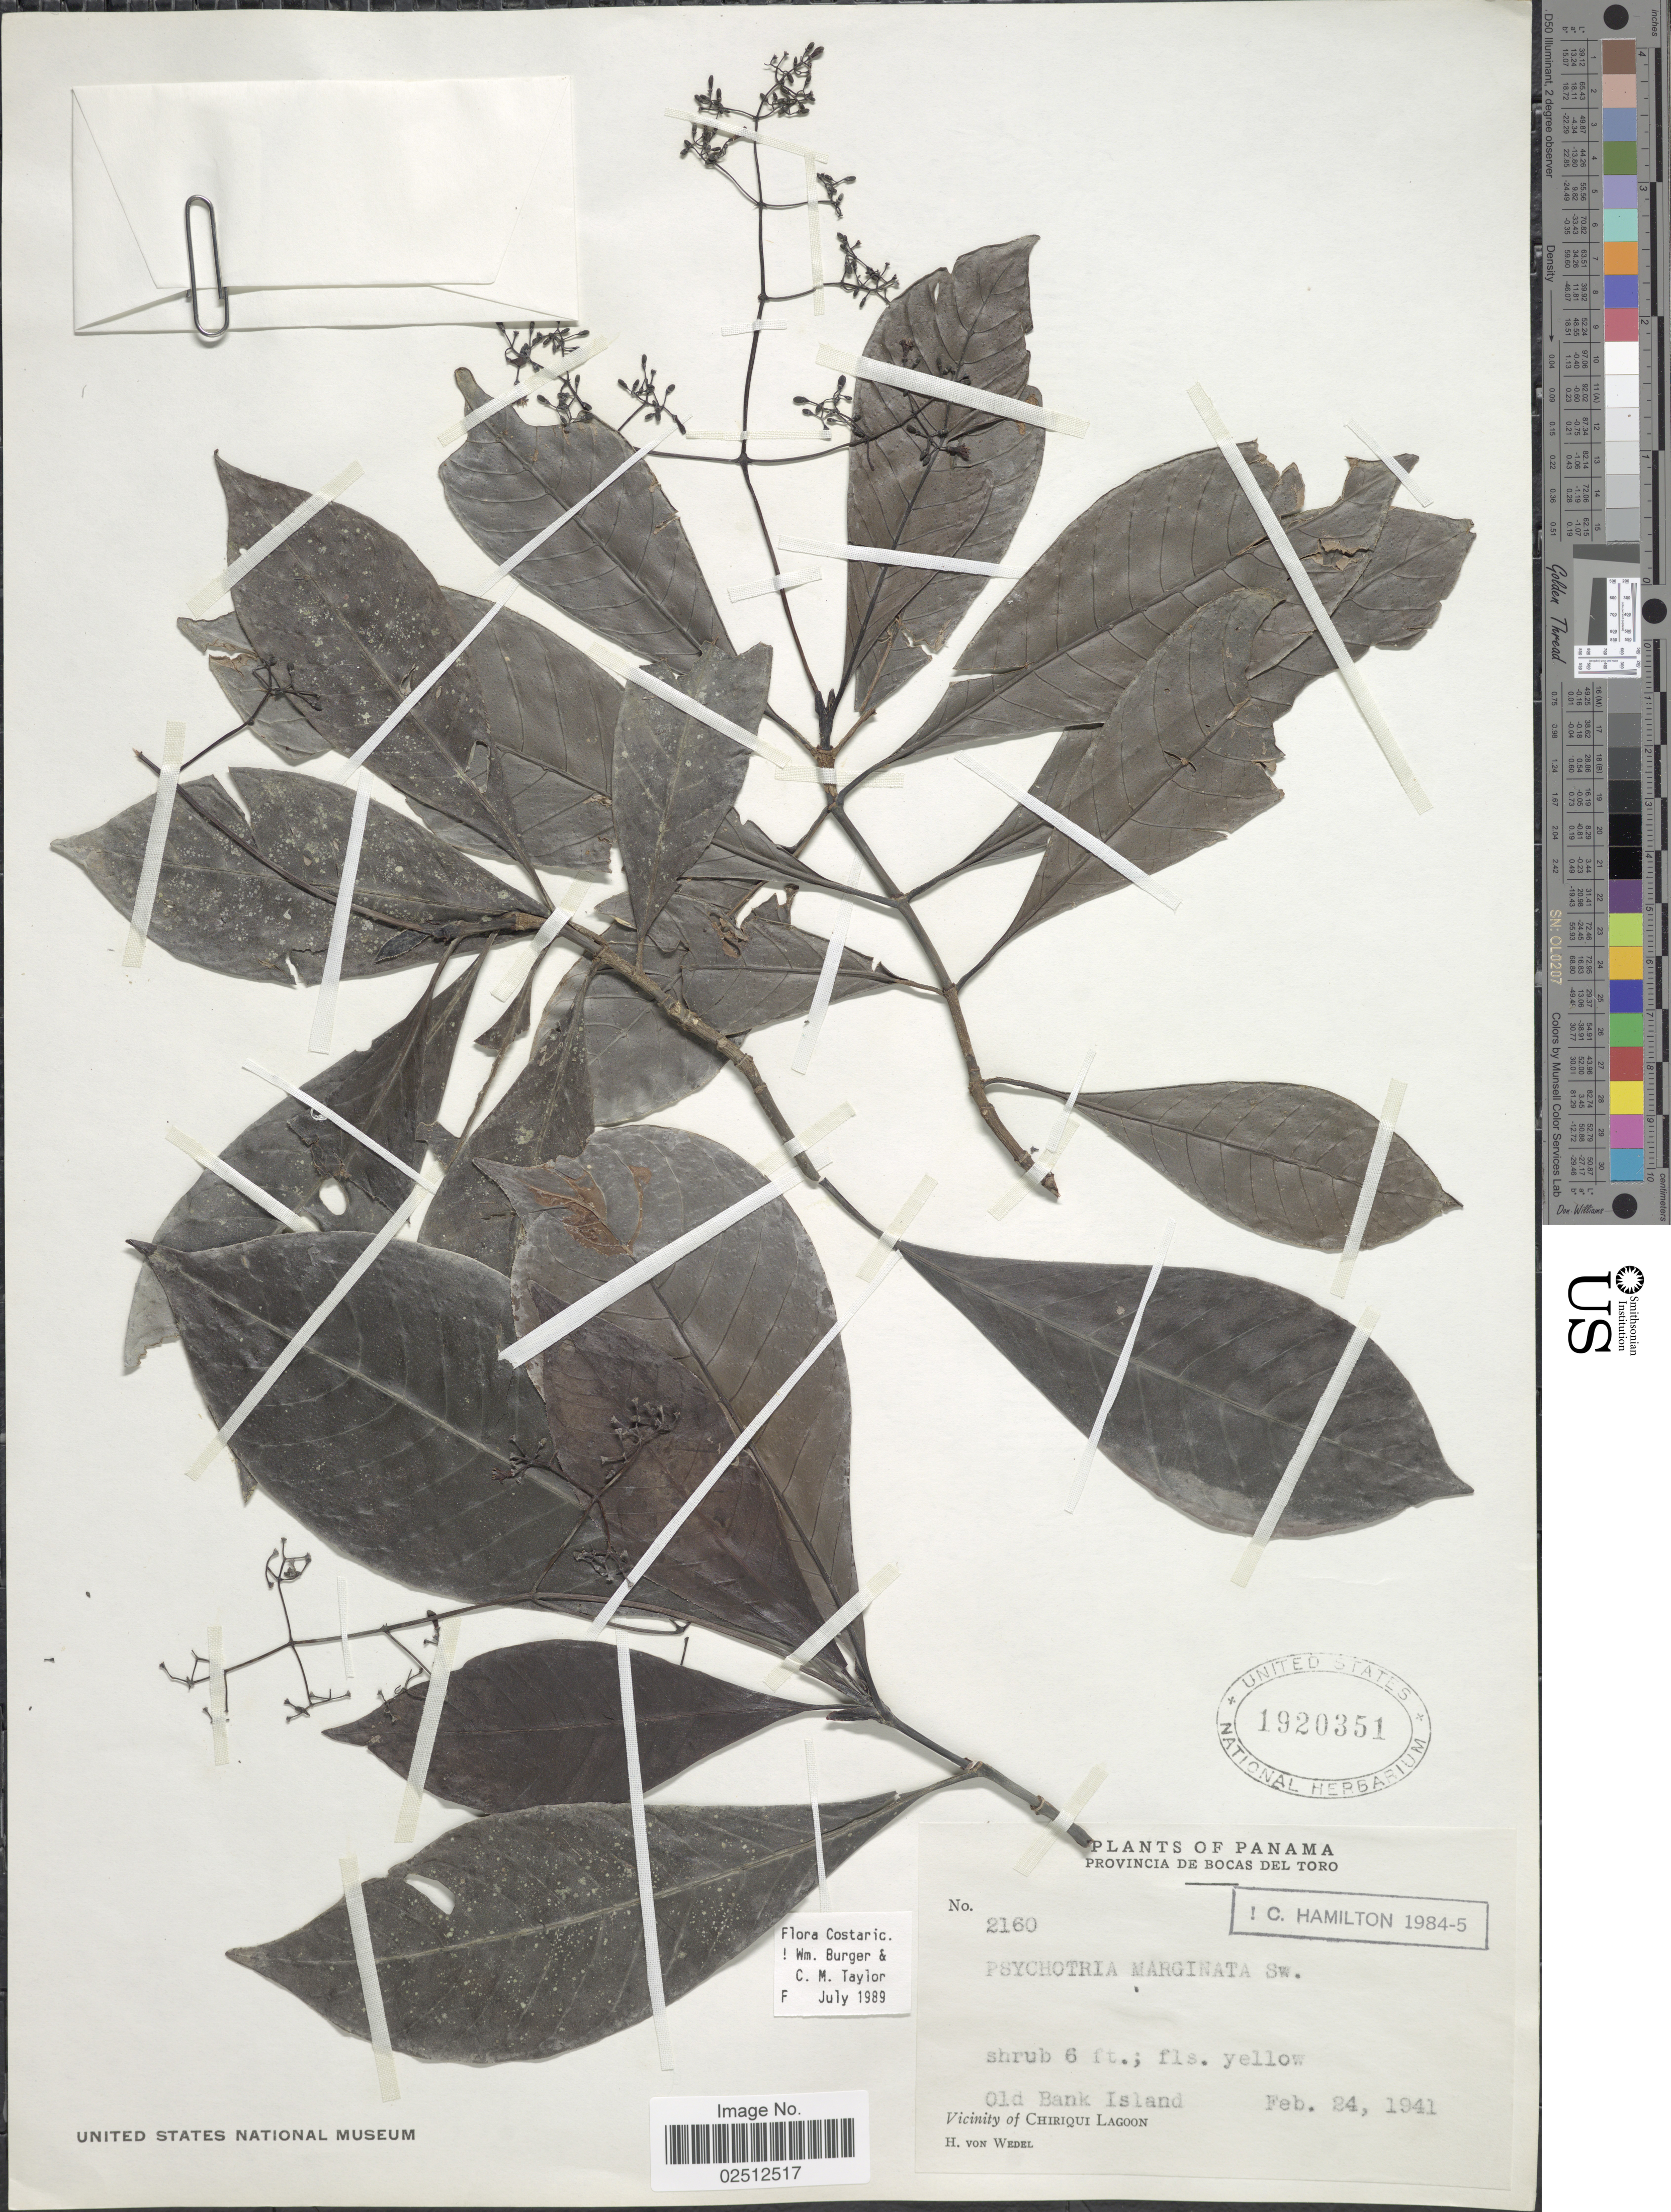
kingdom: Plantae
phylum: Tracheophyta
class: Magnoliopsida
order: Gentianales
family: Rubiaceae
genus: Psychotria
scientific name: Psychotria marginata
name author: Sw.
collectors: H. von Wedel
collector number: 2160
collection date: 1941-02-24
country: Panama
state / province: Bocas del Toro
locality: Provincia de Bocas del Toro, Old Bank Island, Vicinity of Chiriqui Lagoon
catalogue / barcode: US 1920351